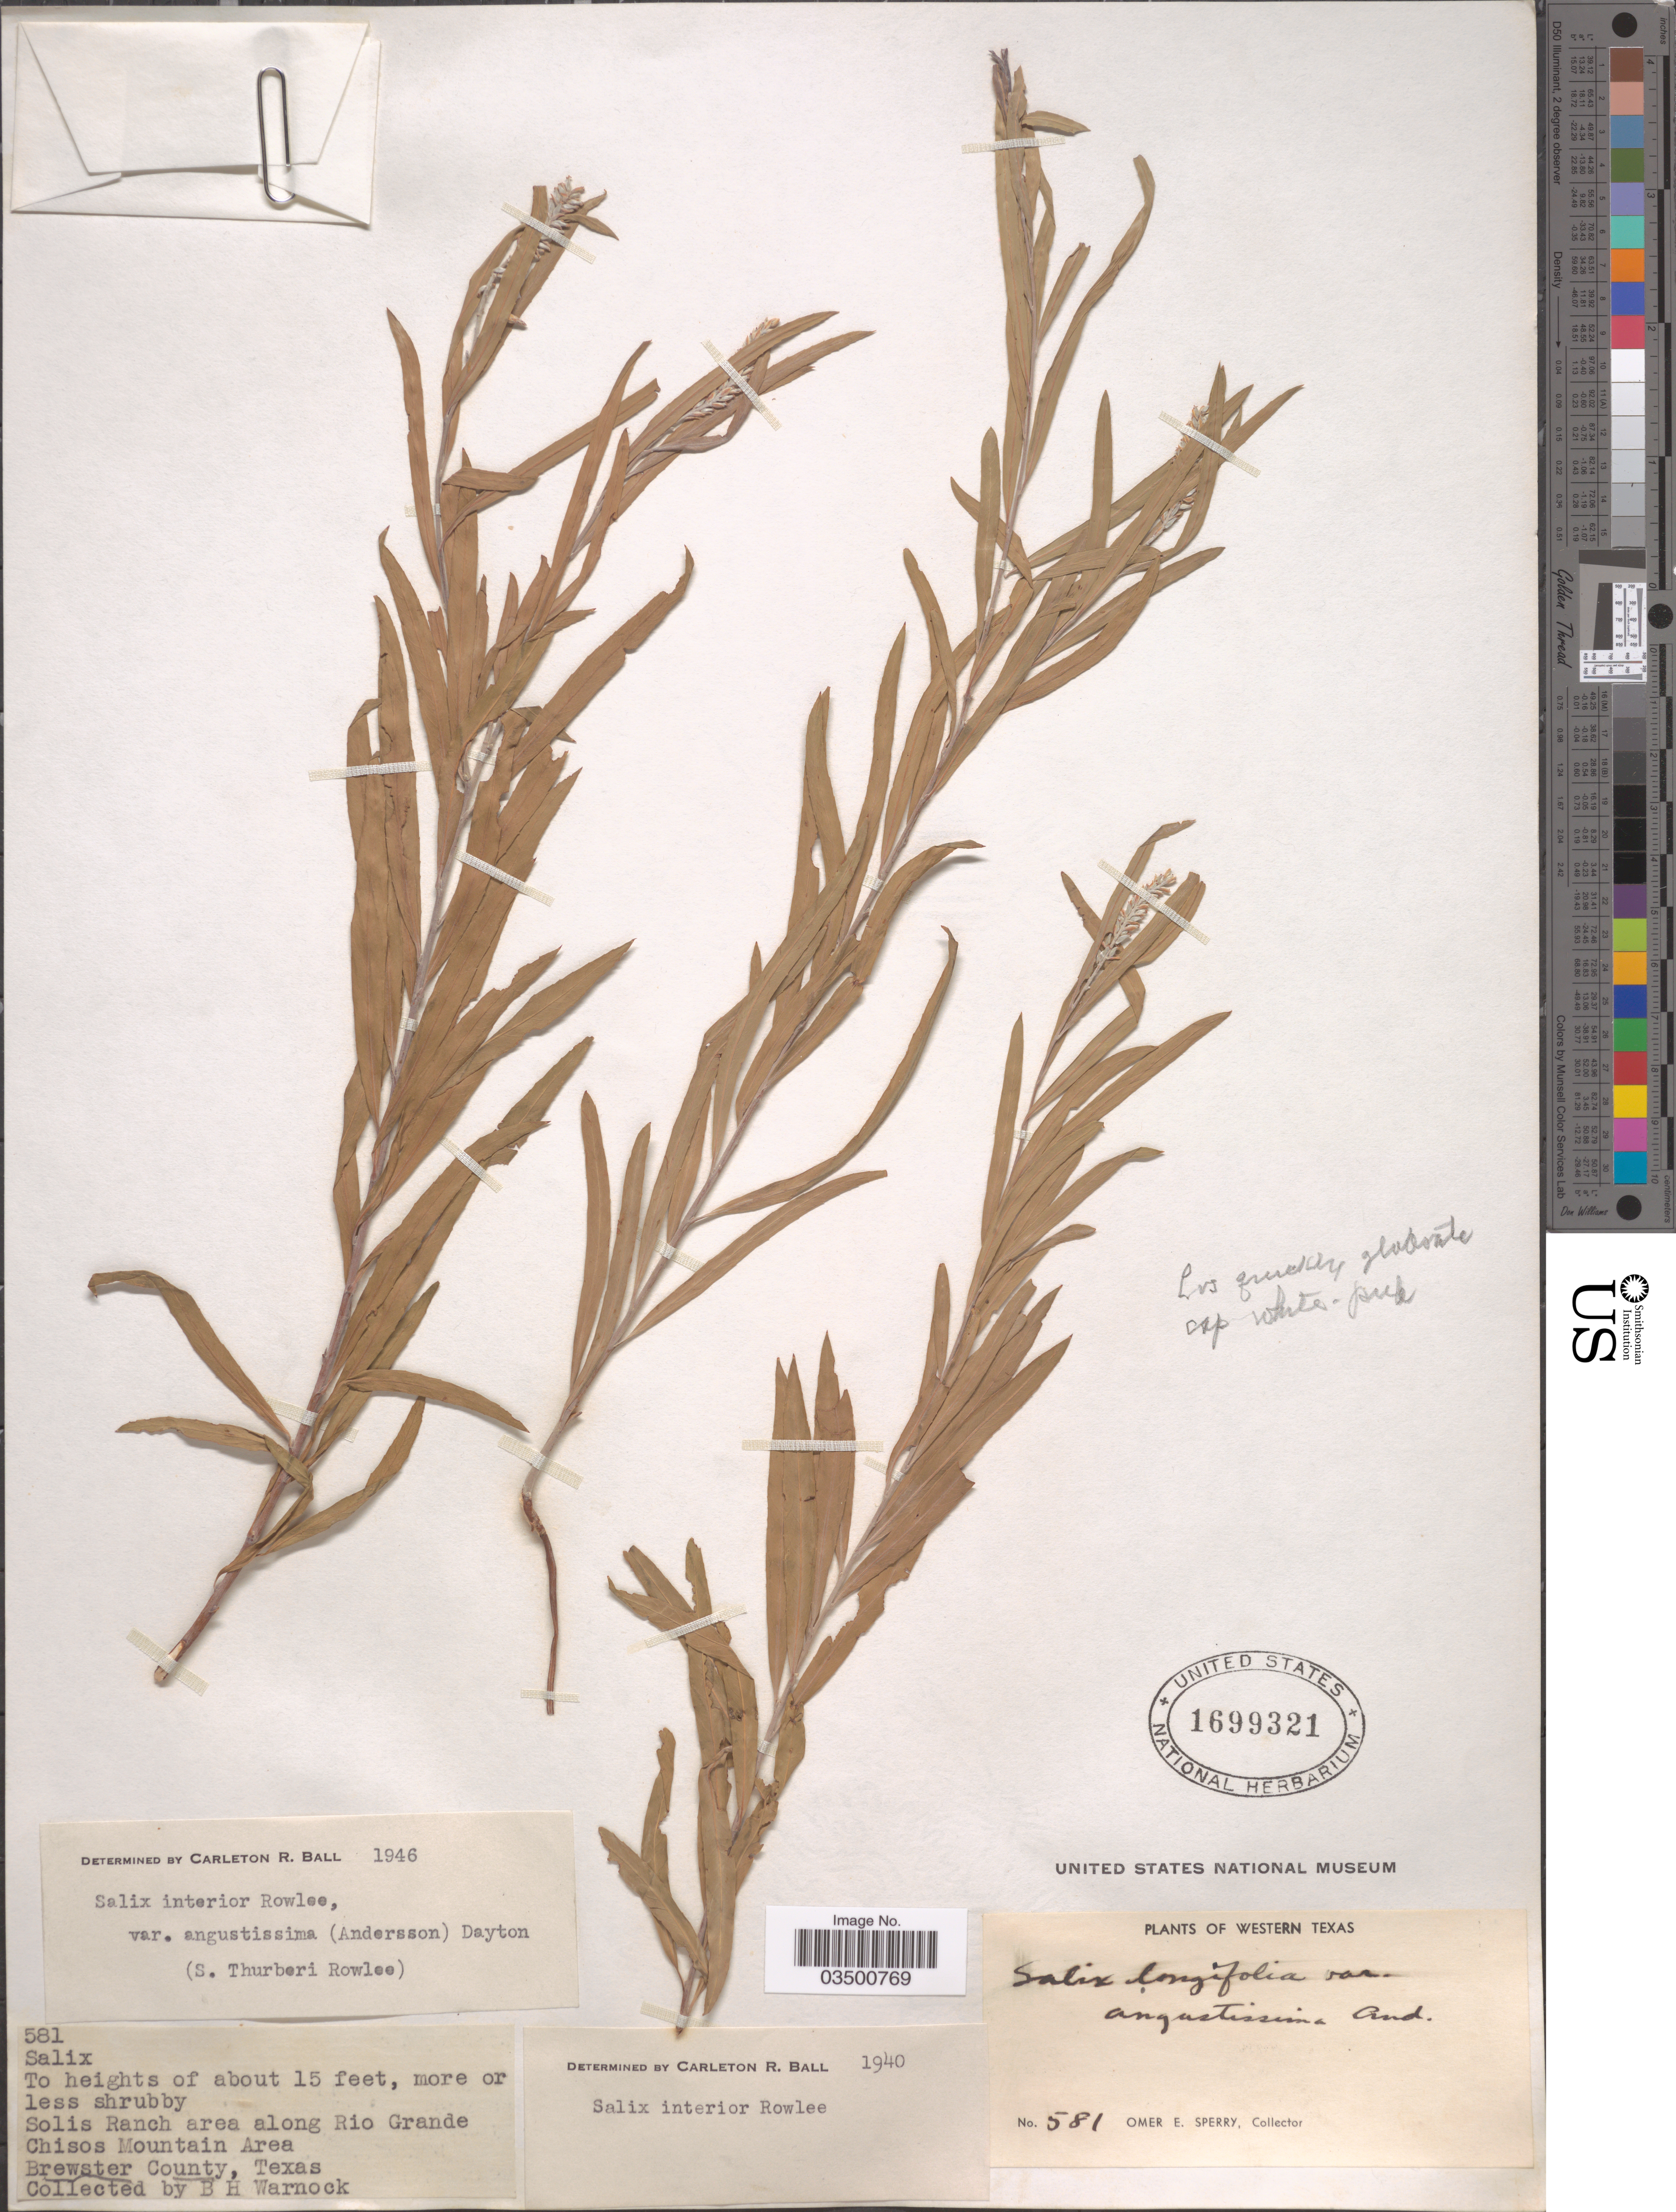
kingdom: Plantae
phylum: Tracheophyta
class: Magnoliopsida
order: Malpighiales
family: Salicaceae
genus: Salix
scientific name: Salix interior var. angustissima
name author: (Andersson) Dayton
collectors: B. H. Warnock & O. E. Sperry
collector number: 581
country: United States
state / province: Texas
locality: Western Texas. Solis Ranch area along Rio Grande, Chisos Mountain Area Brewster County.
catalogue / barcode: US 1699321